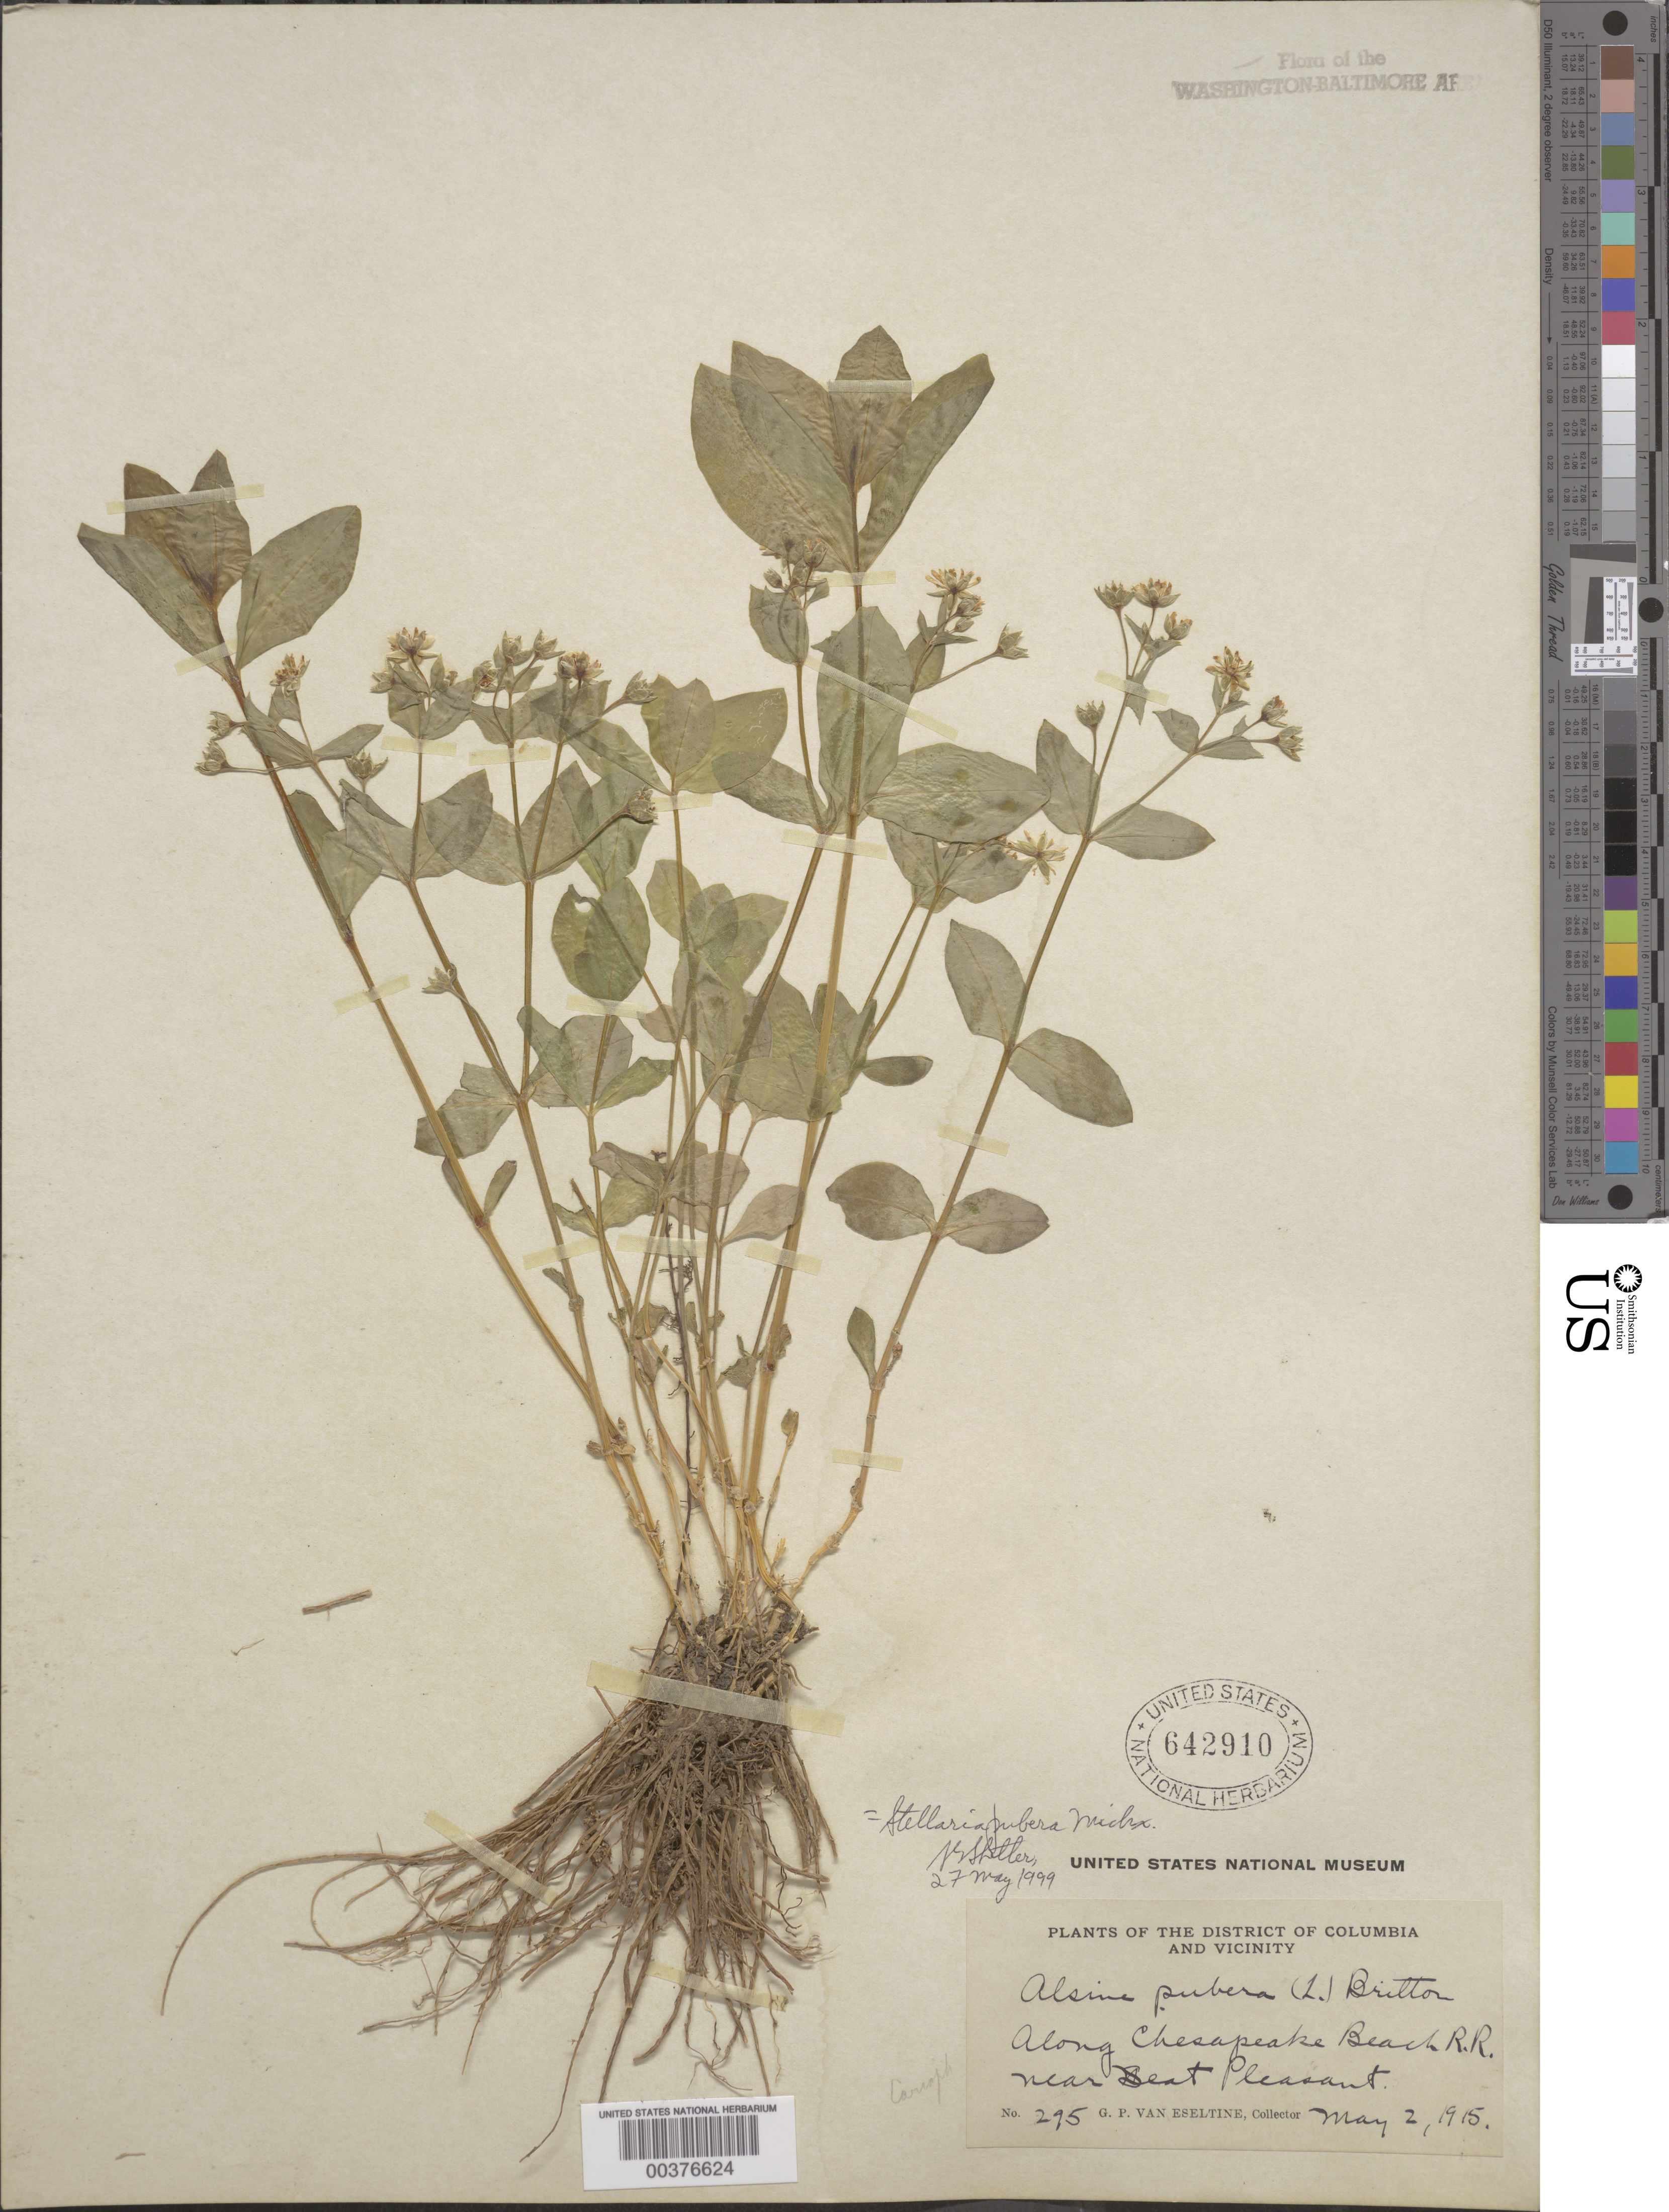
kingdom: Plantae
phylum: Tracheophyta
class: Magnoliopsida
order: Caryophyllales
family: Caryophyllaceae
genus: Stellaria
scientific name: Stellaria pubera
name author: Michx.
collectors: G. P. Van Eseltine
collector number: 295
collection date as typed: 02 May 1915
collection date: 1915-05-02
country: United States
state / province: Maryland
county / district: Calvert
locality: Chesapeake Beach Railroad near Seat Pleasant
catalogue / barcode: US 642910